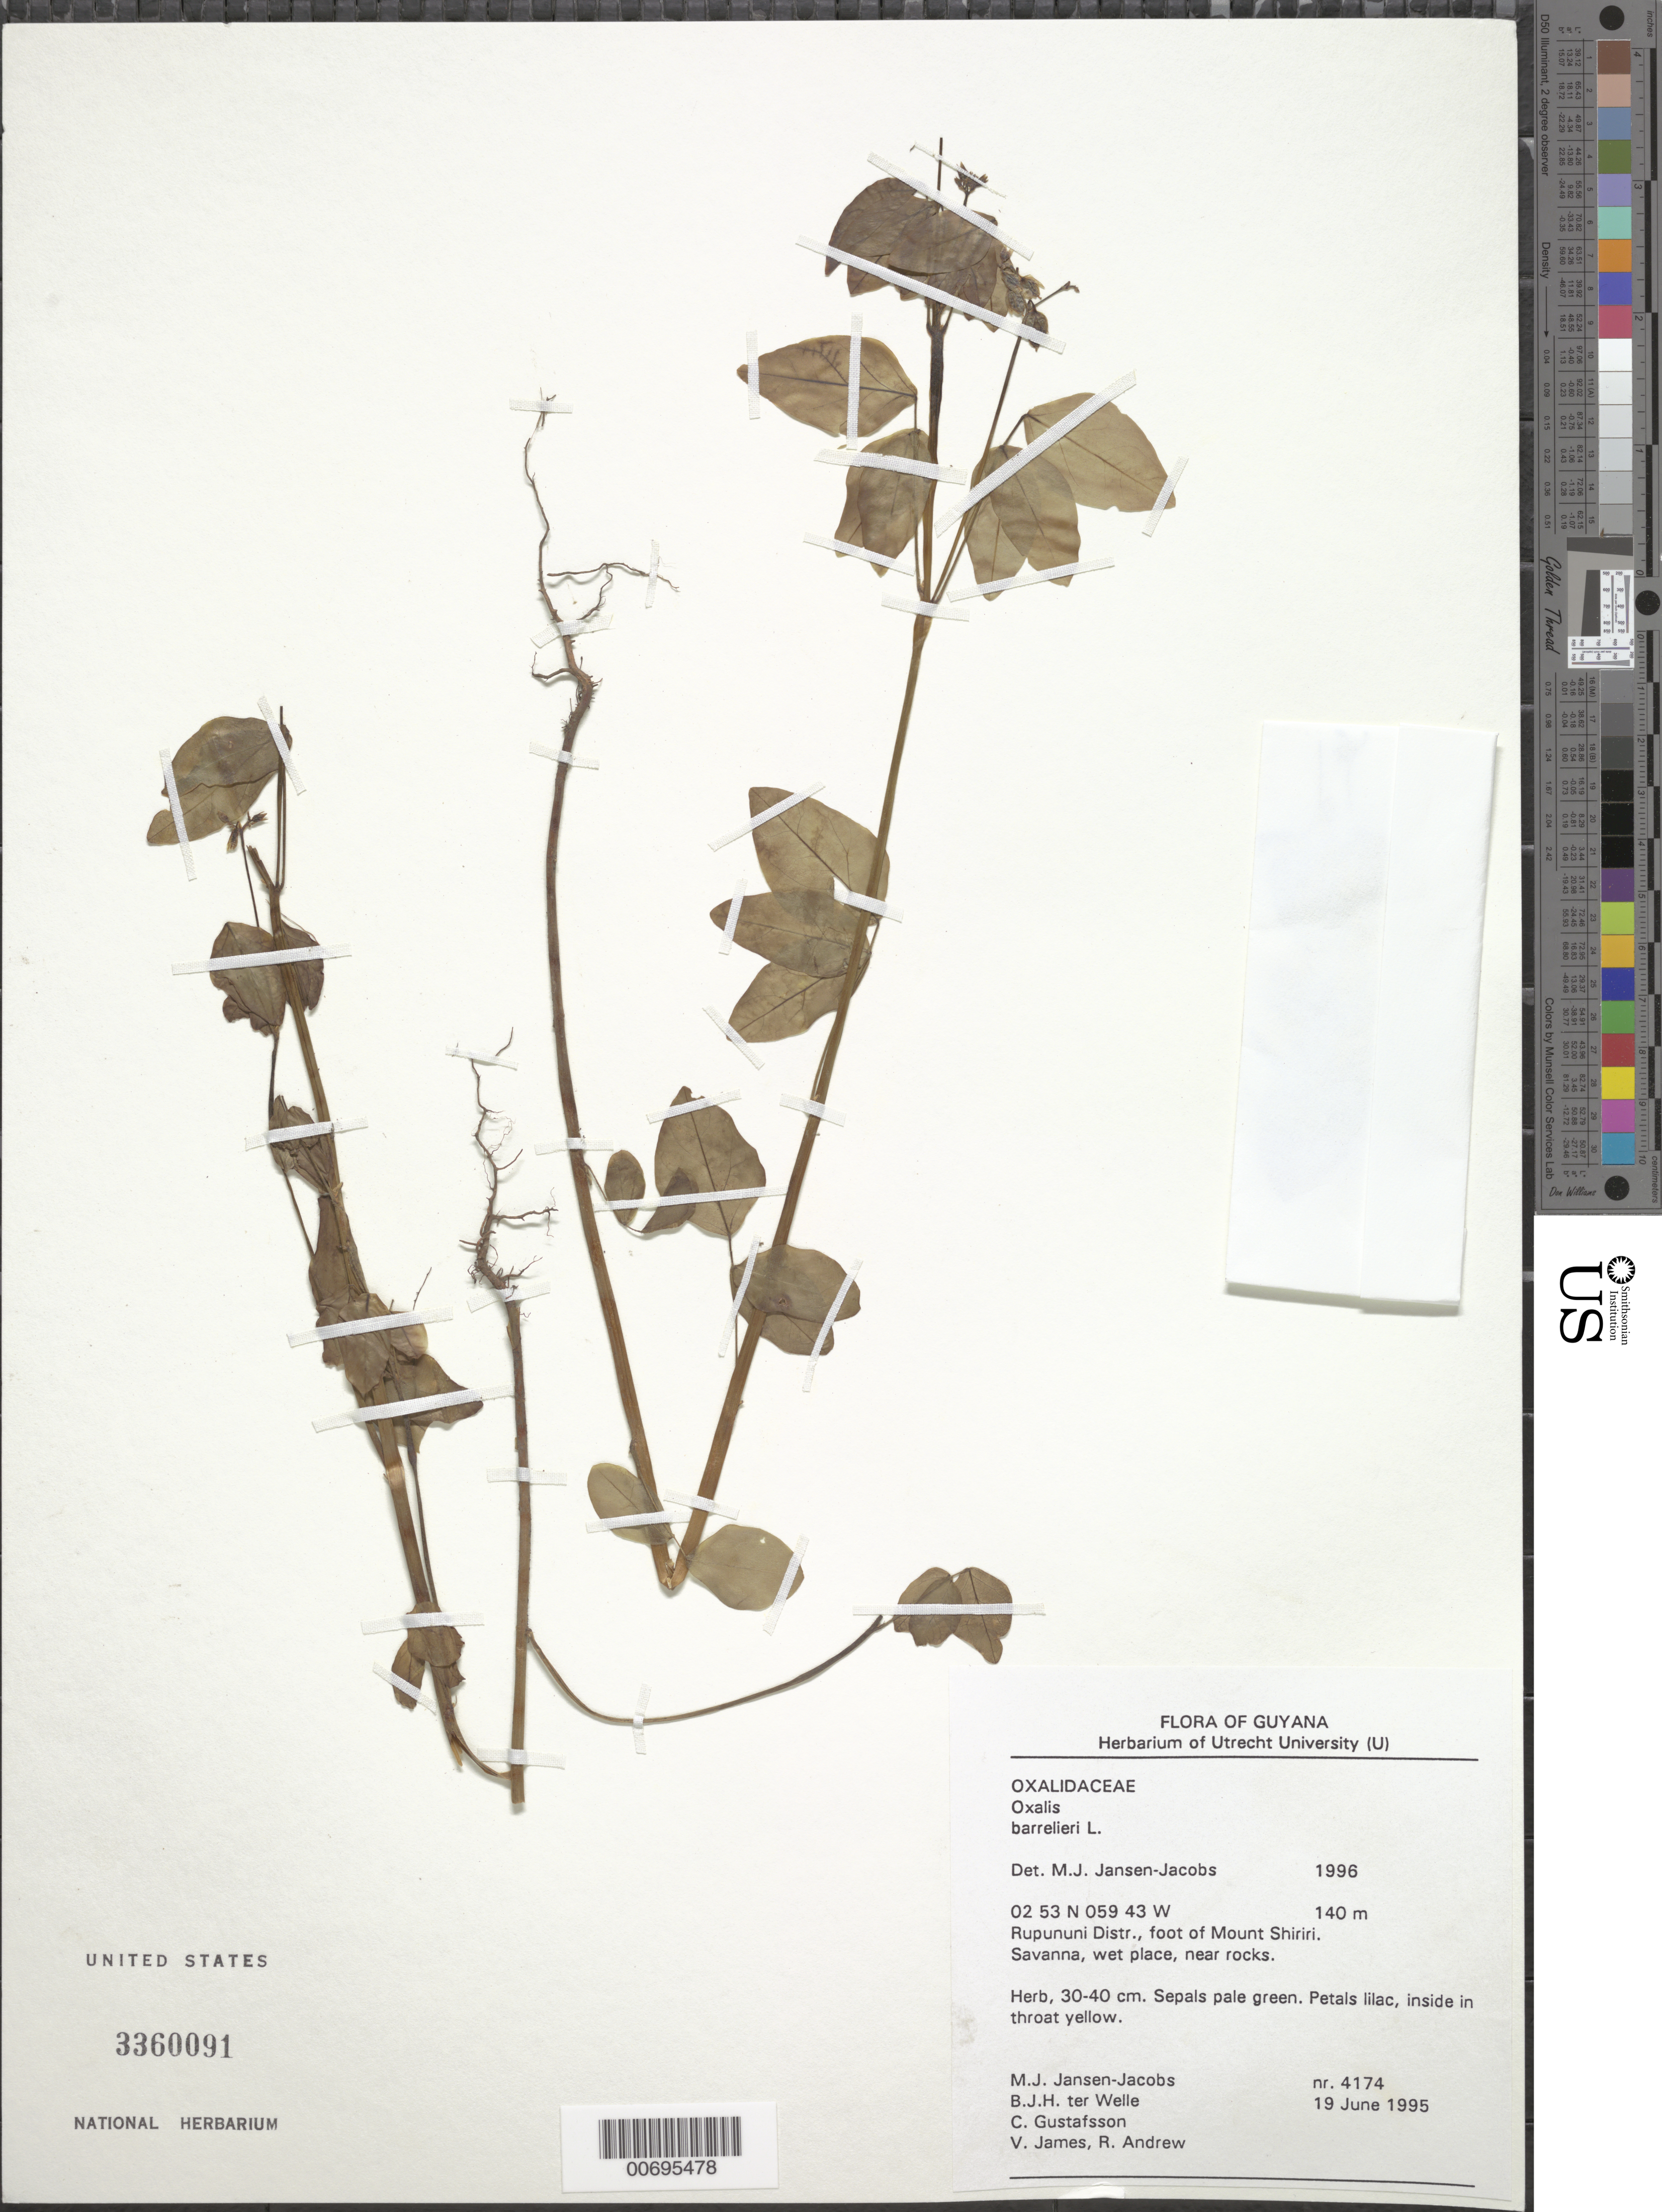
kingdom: Plantae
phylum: Tracheophyta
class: Magnoliopsida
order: Oxalidales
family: Oxalidaceae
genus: Oxalis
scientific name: Oxalis barrelieri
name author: L.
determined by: Jansen-Jacobs, M. J., (U), Nationaal Herbarium Nederland, Utrecht University branch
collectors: M. J. Jansen-Jacobs, B. Welle, C. G. Gustafsson, V. James & R. Andrew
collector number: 4174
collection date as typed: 19-Jun-95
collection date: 1995-06-19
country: Guyana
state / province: U. Takutu-U. Essequibo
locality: Mount Shiriri, at foot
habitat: Savanna, wet place, near rocks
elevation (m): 140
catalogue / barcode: US 3360091